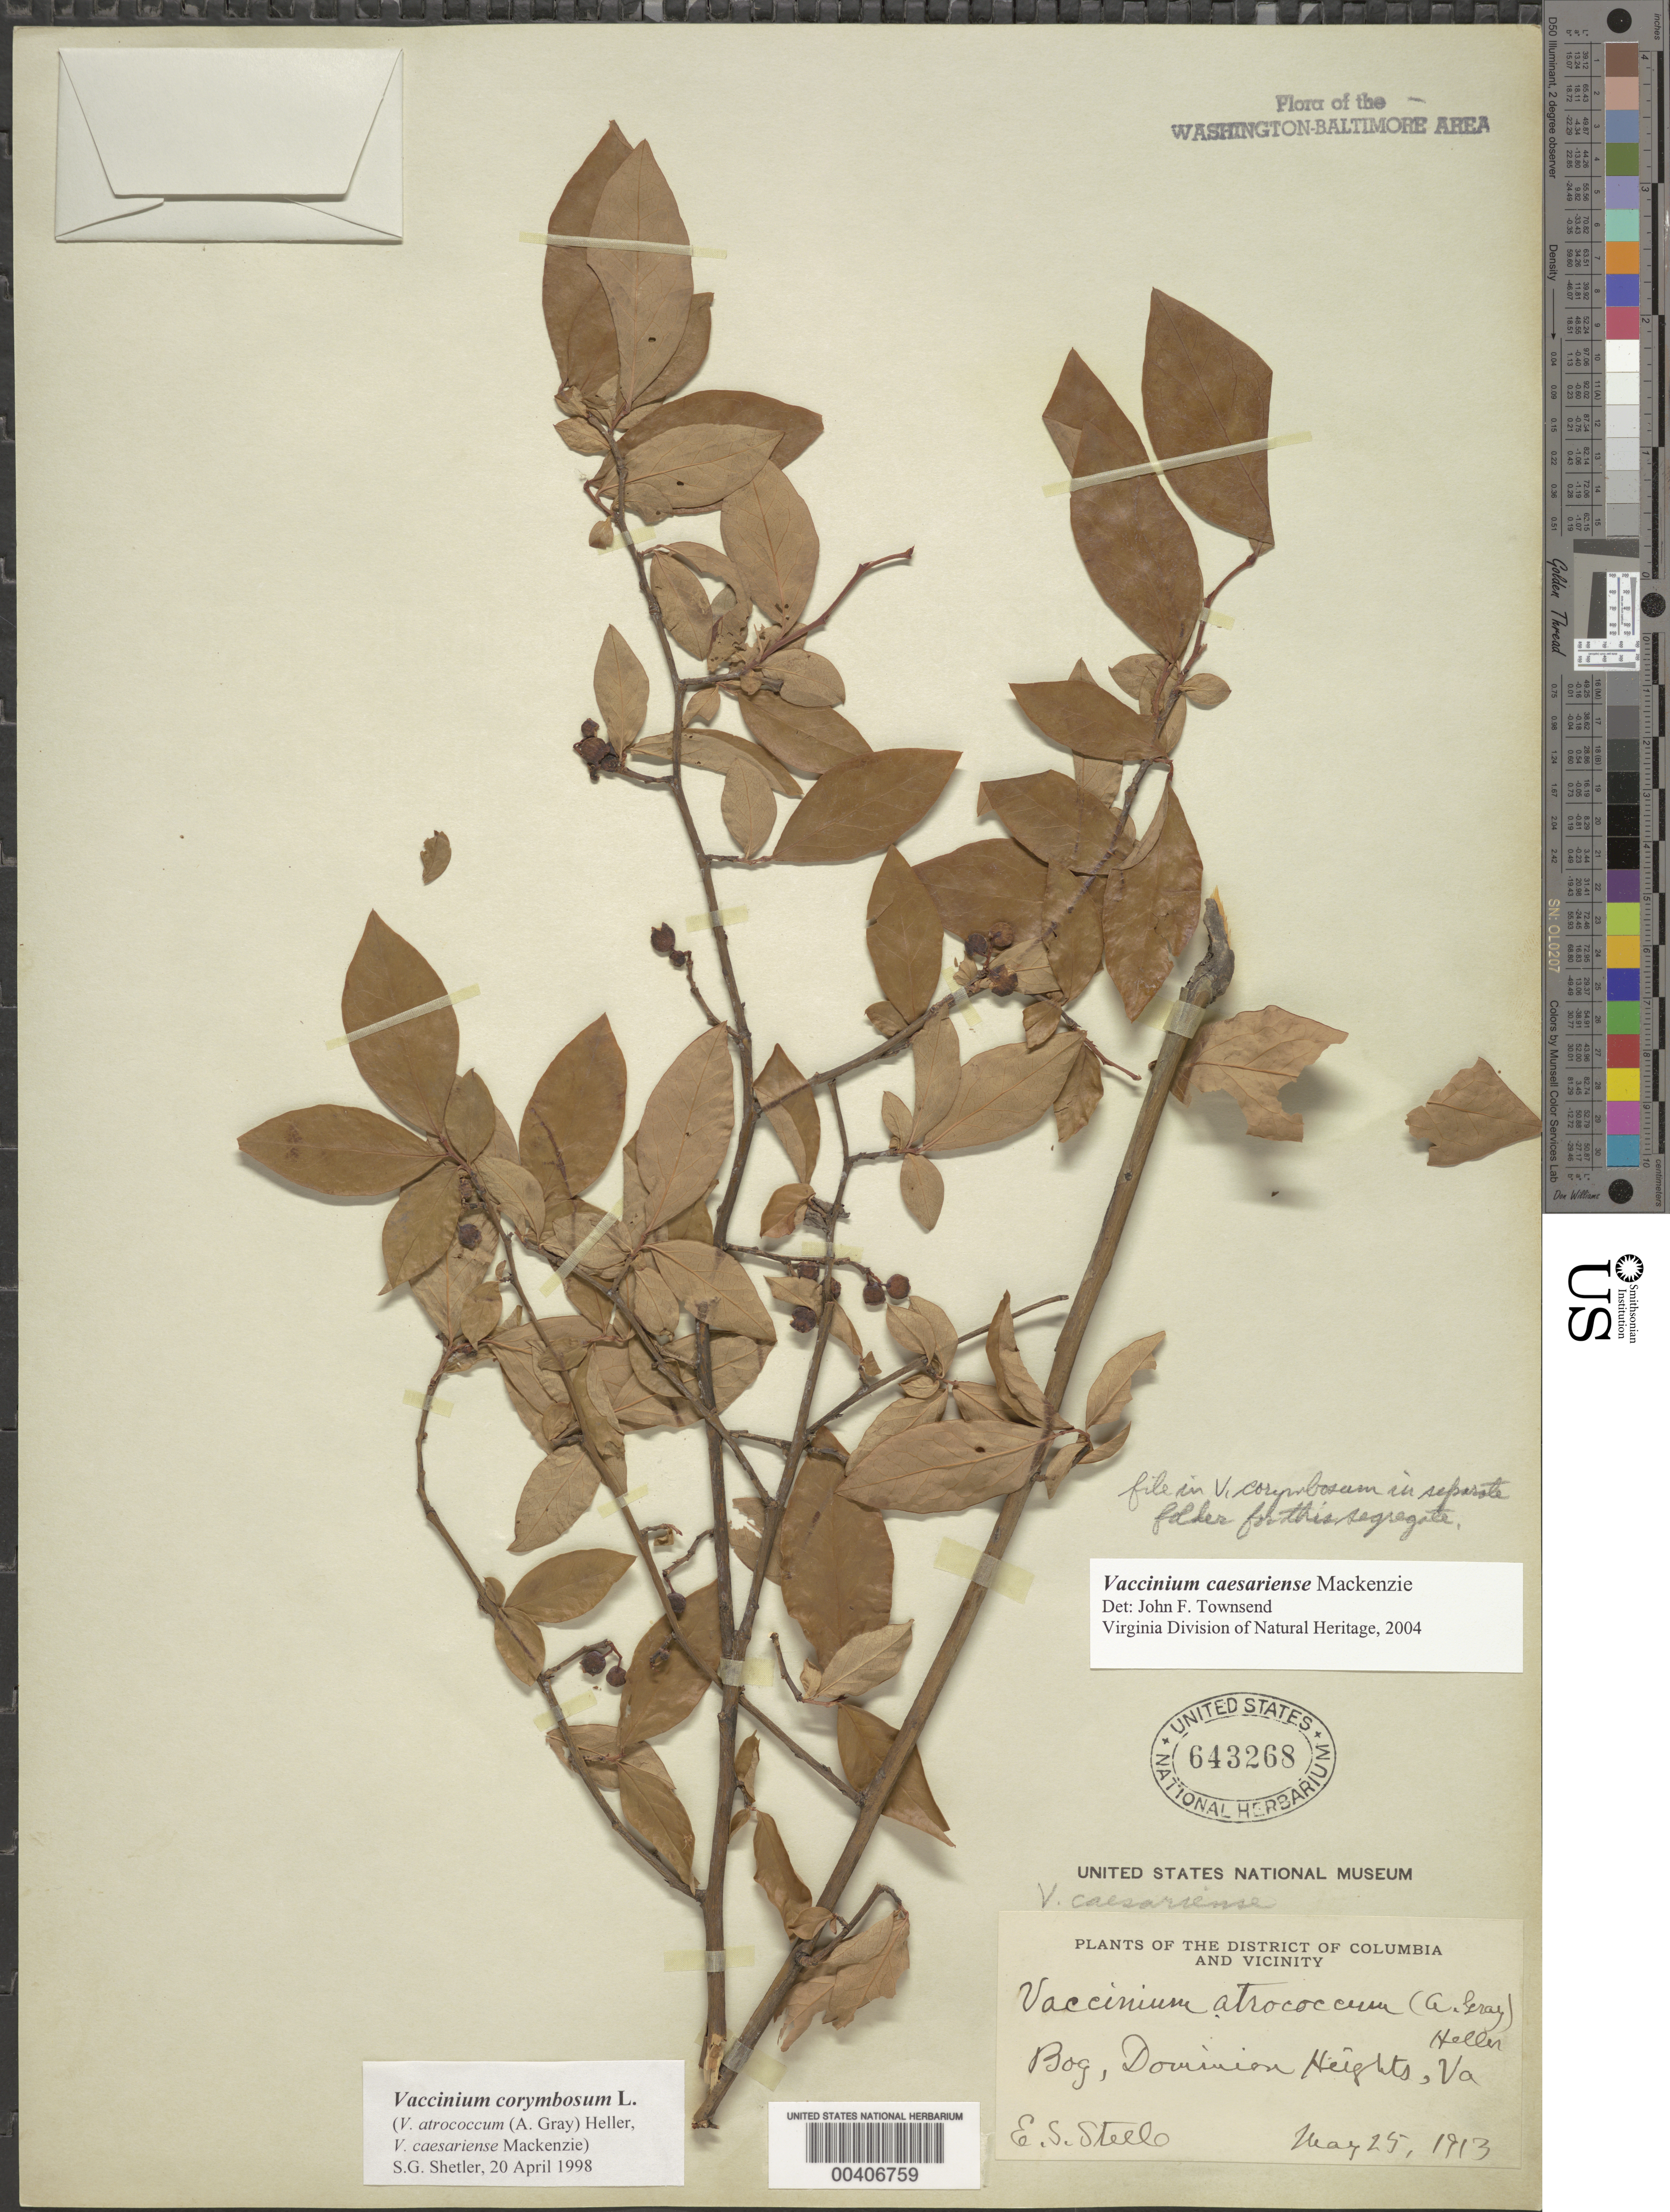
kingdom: Plantae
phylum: Tracheophyta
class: Magnoliopsida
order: Ericales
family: Ericaceae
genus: Vaccinium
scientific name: Vaccinium corymbosum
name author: L.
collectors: E. Steele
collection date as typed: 25 May 1913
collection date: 1913-05-25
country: United States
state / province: Virginia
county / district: Arlington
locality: Dominion Heights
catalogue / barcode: US 643268